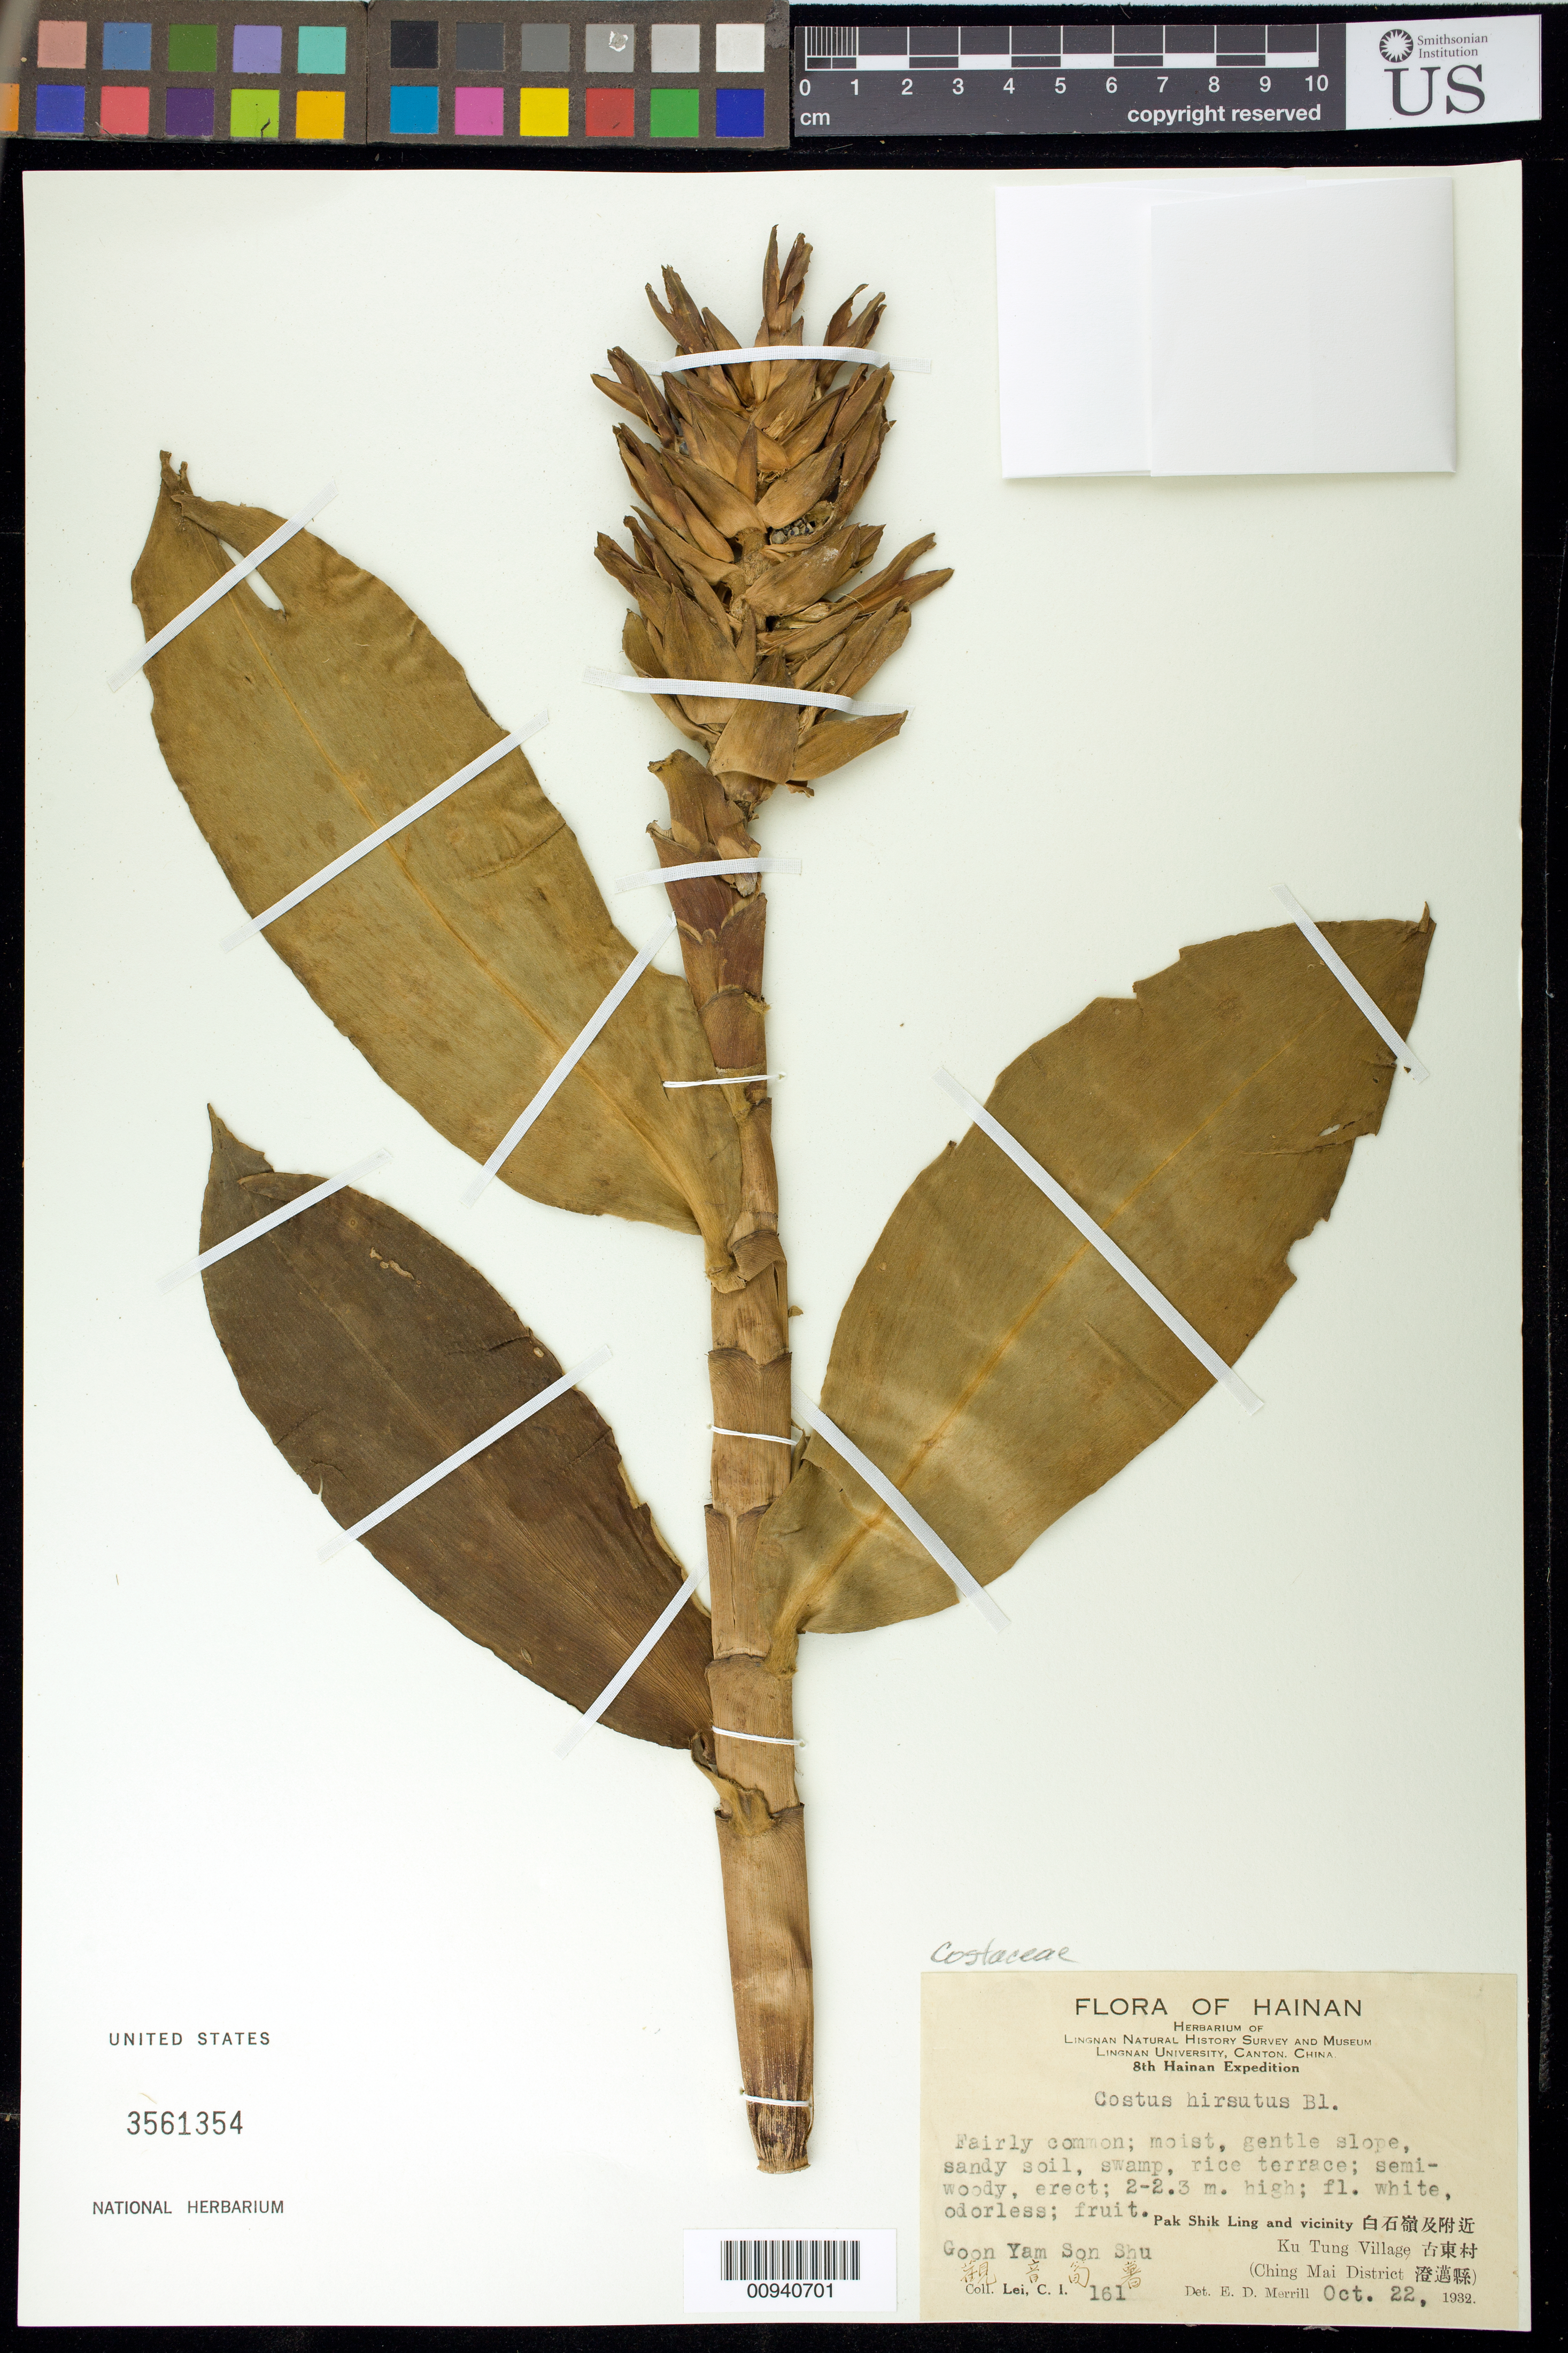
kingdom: Plantae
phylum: Tracheophyta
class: Liliopsida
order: Zingiberales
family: Costaceae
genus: Costus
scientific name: Costus hirsutus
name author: Blume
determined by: Merrill, Elmer D.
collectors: C. I. Lei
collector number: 161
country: China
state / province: Hainan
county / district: Ching Mai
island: Hainan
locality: Ku Tung Village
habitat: Fairly common; moist, gentle slope, sandy soil, swamp, rice terrace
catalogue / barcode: US 3561354